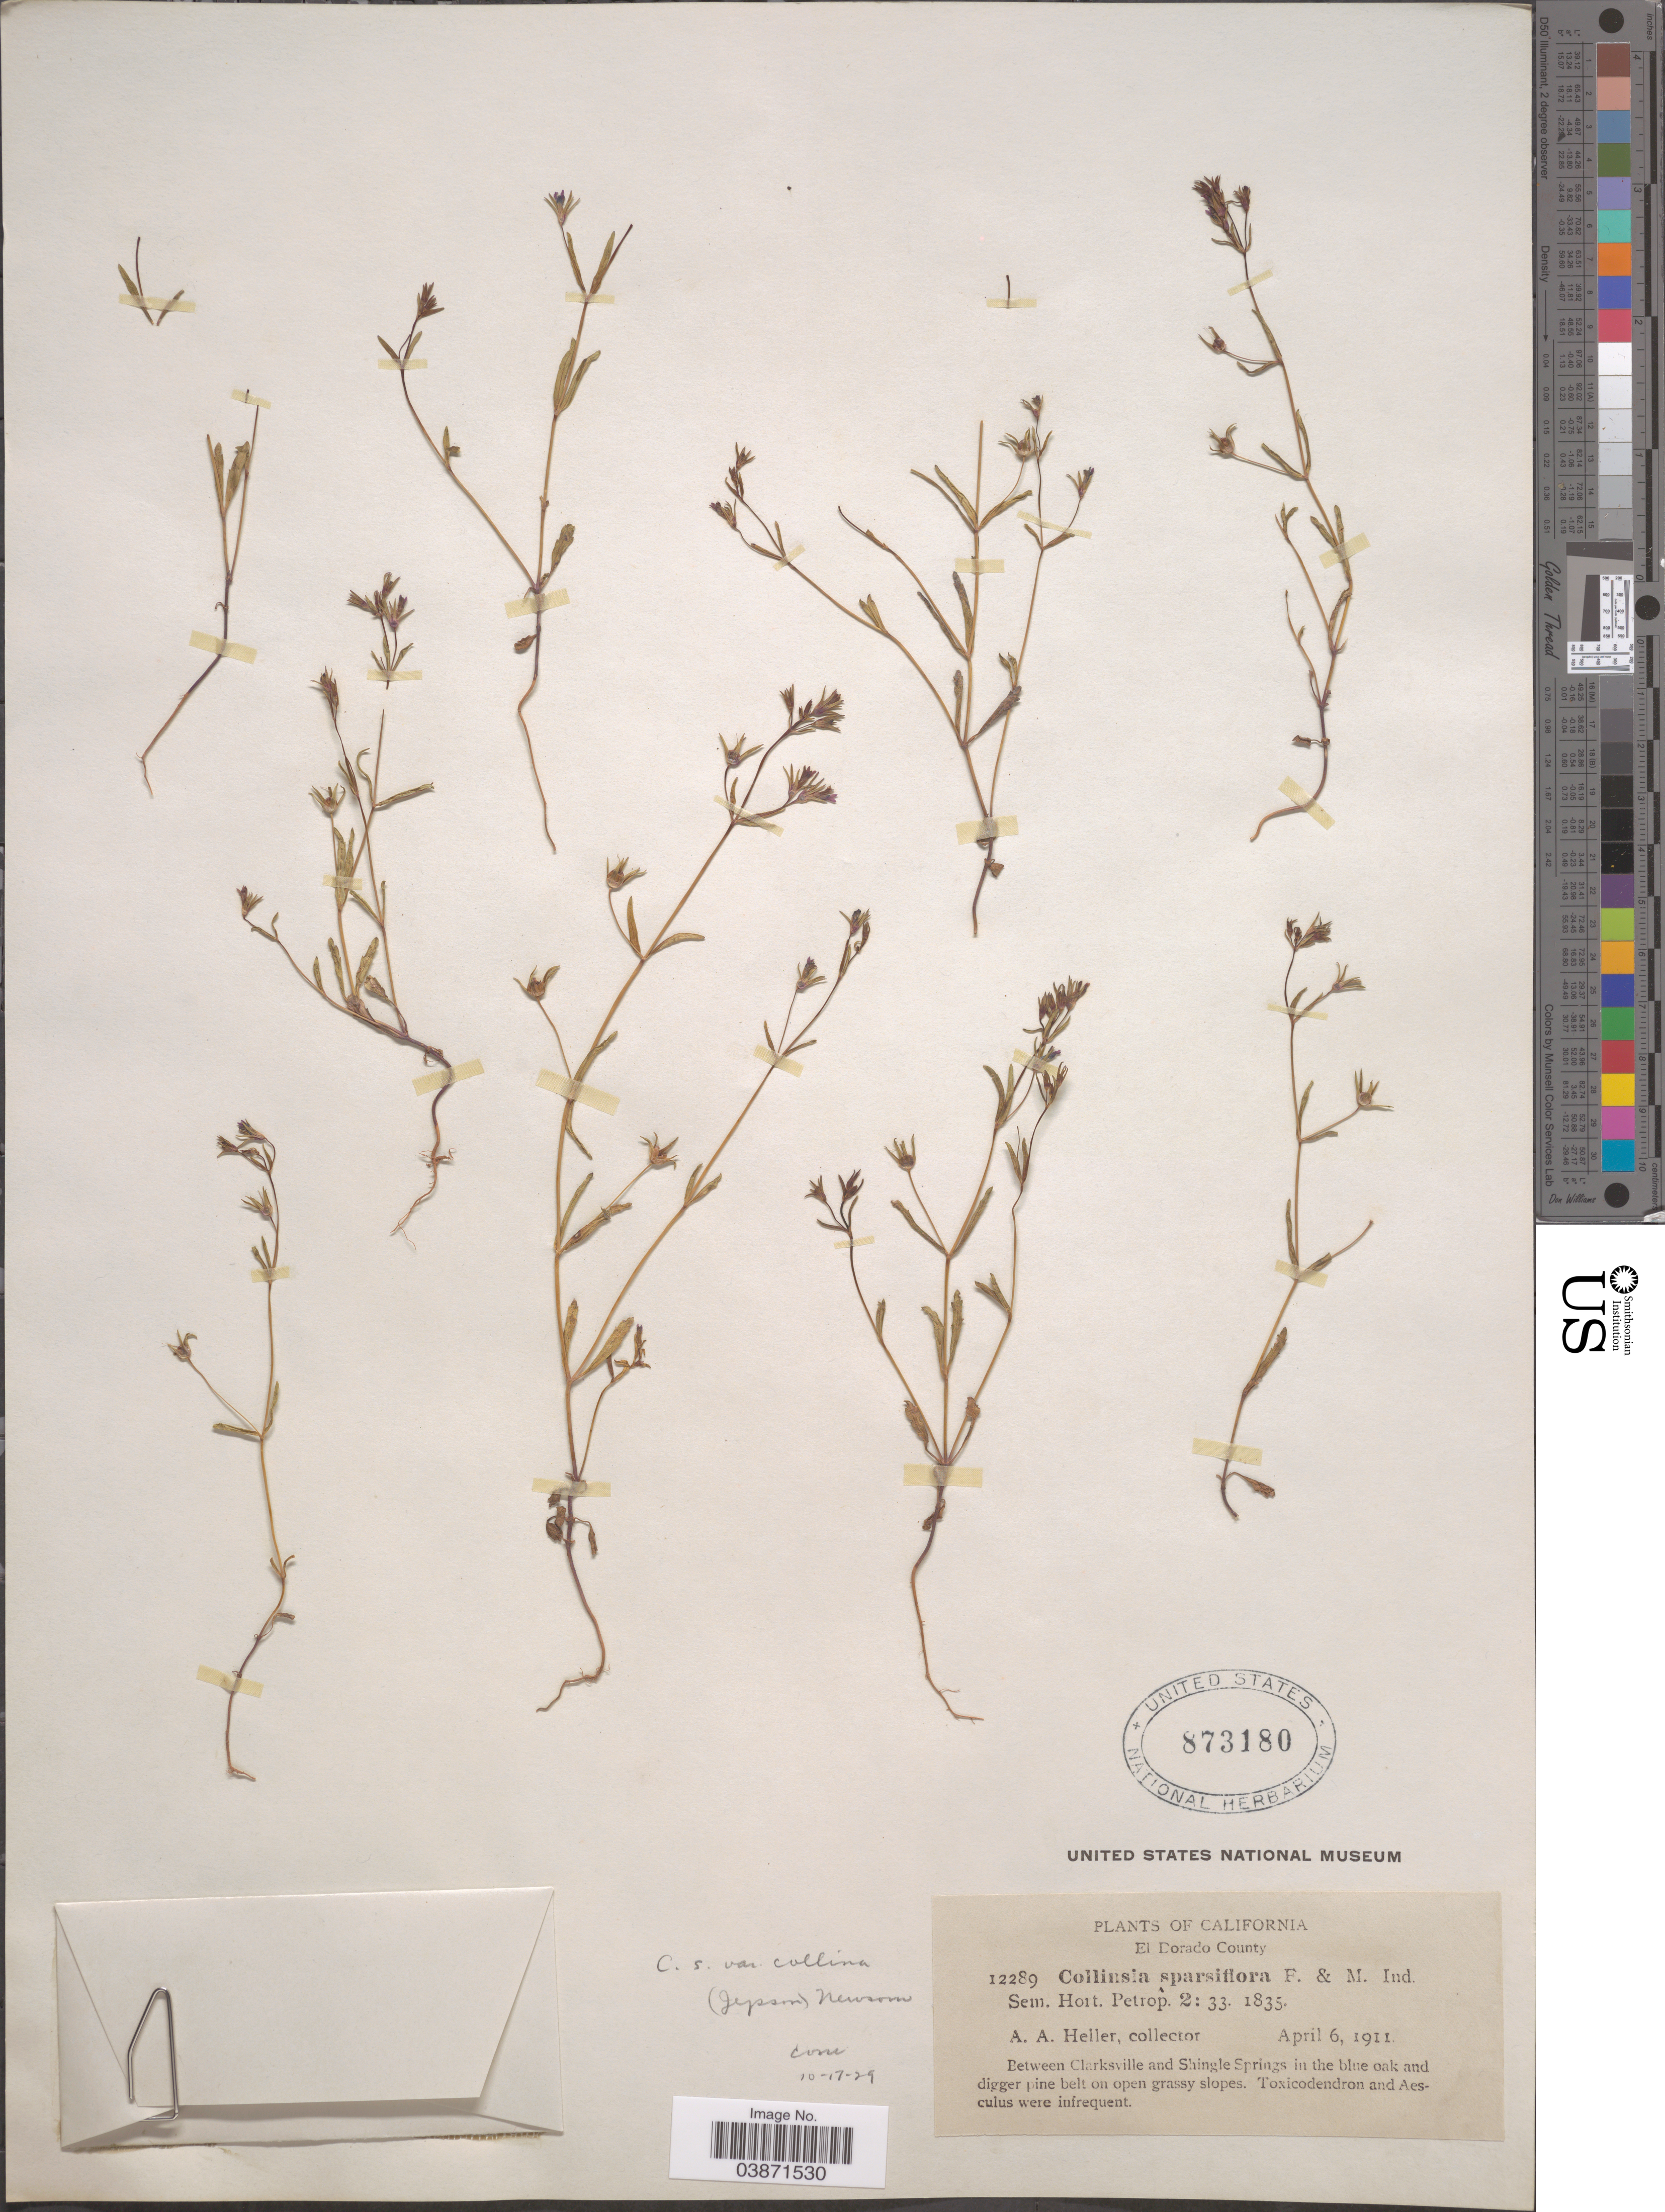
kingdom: Plantae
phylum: Tracheophyta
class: Magnoliopsida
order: Lamiales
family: Plantaginaceae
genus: Collinsia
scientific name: Collinsia sparsiflora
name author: Fisch. & C.A. Mey.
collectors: A. A. Heller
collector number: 12289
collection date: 1911-04-06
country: United States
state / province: California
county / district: El Dorado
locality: El Dorado County. Between Clarksville and Shingle Springs.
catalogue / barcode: US 873180